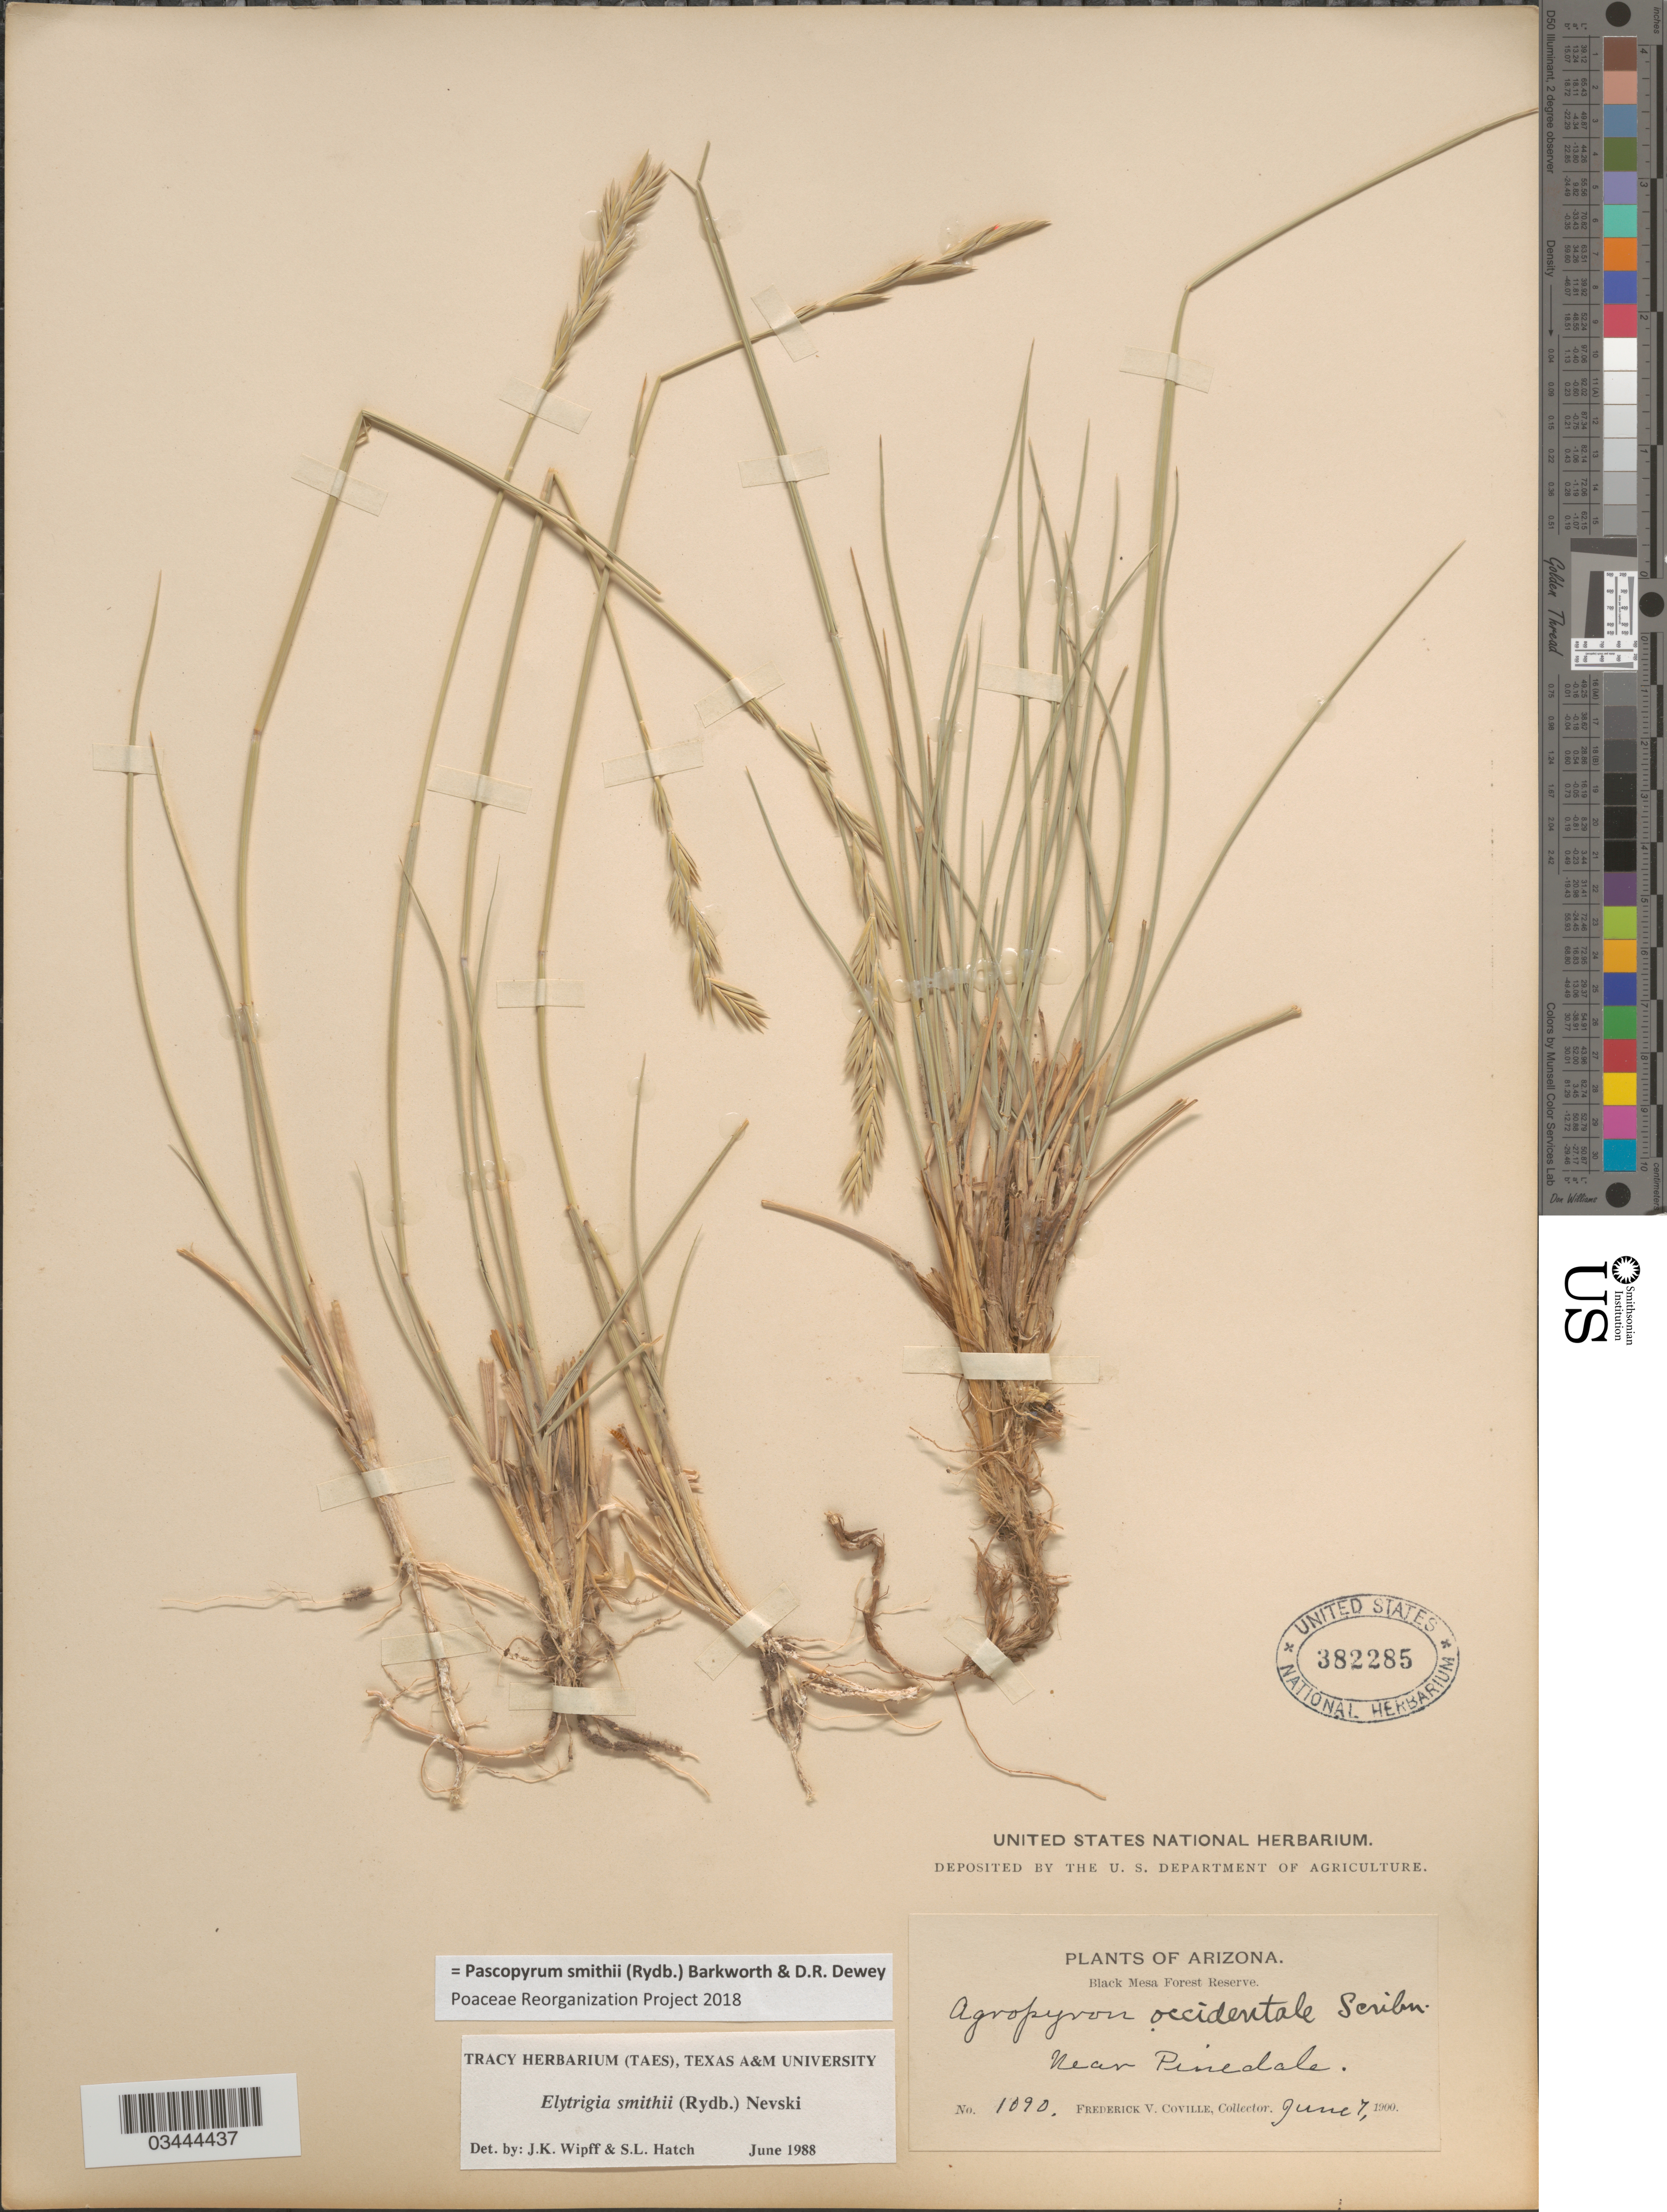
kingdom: Plantae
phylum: Tracheophyta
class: Liliopsida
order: Poales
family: Poaceae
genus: Pascopyrum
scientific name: Pascopyrum smithii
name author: (Rydb.) Barkworth & Dewey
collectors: F. V. Coville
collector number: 1090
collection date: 1900-06-07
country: United States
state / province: Arizona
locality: Black Mesa Forest Reserve. Near Pinedale.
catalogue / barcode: US 382285